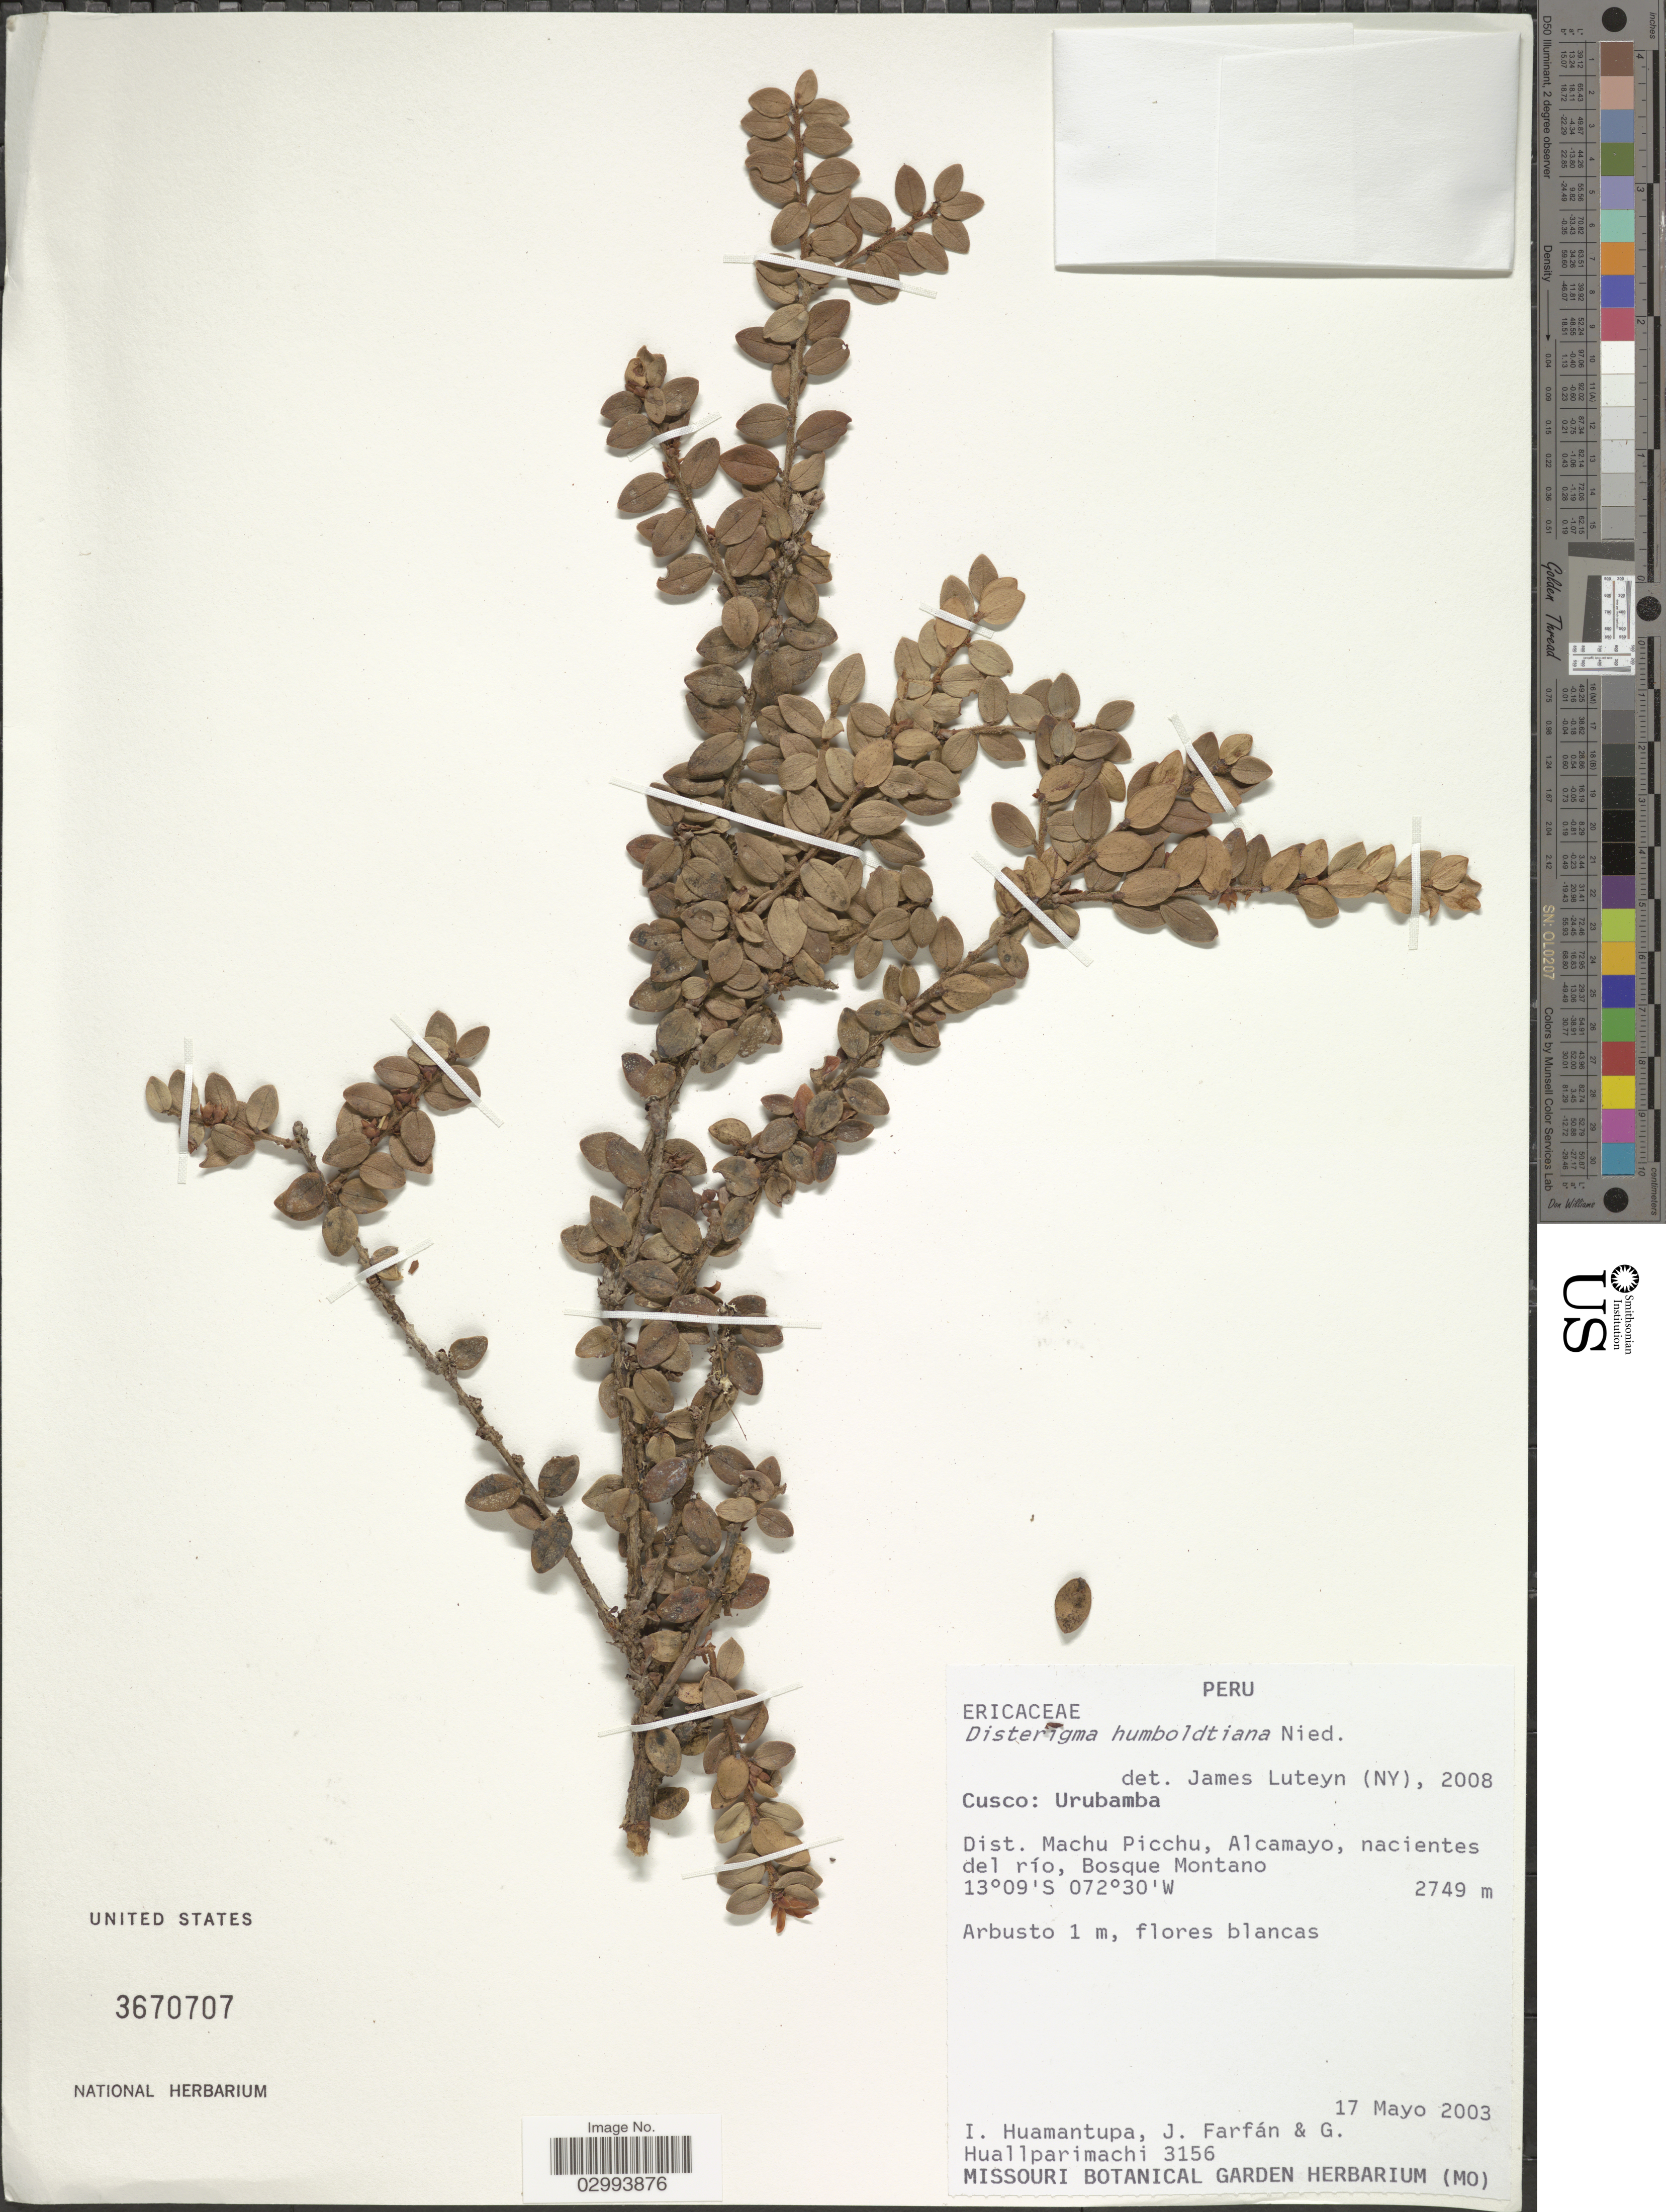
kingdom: Plantae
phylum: Tracheophyta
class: Magnoliopsida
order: Ericales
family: Ericaceae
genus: Disterigma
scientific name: Disterigma humboldtii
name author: (Klotzsch) Nied.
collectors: I. Huamantupa, J. Farfán & G. Huallparimachi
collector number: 3156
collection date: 2003-05-17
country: Peru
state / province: Cusco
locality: Urubamba. Dist. Machu Picchu, Alcamayo, nacientes del río, Bosque Montano.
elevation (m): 2749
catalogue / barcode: US 3670707